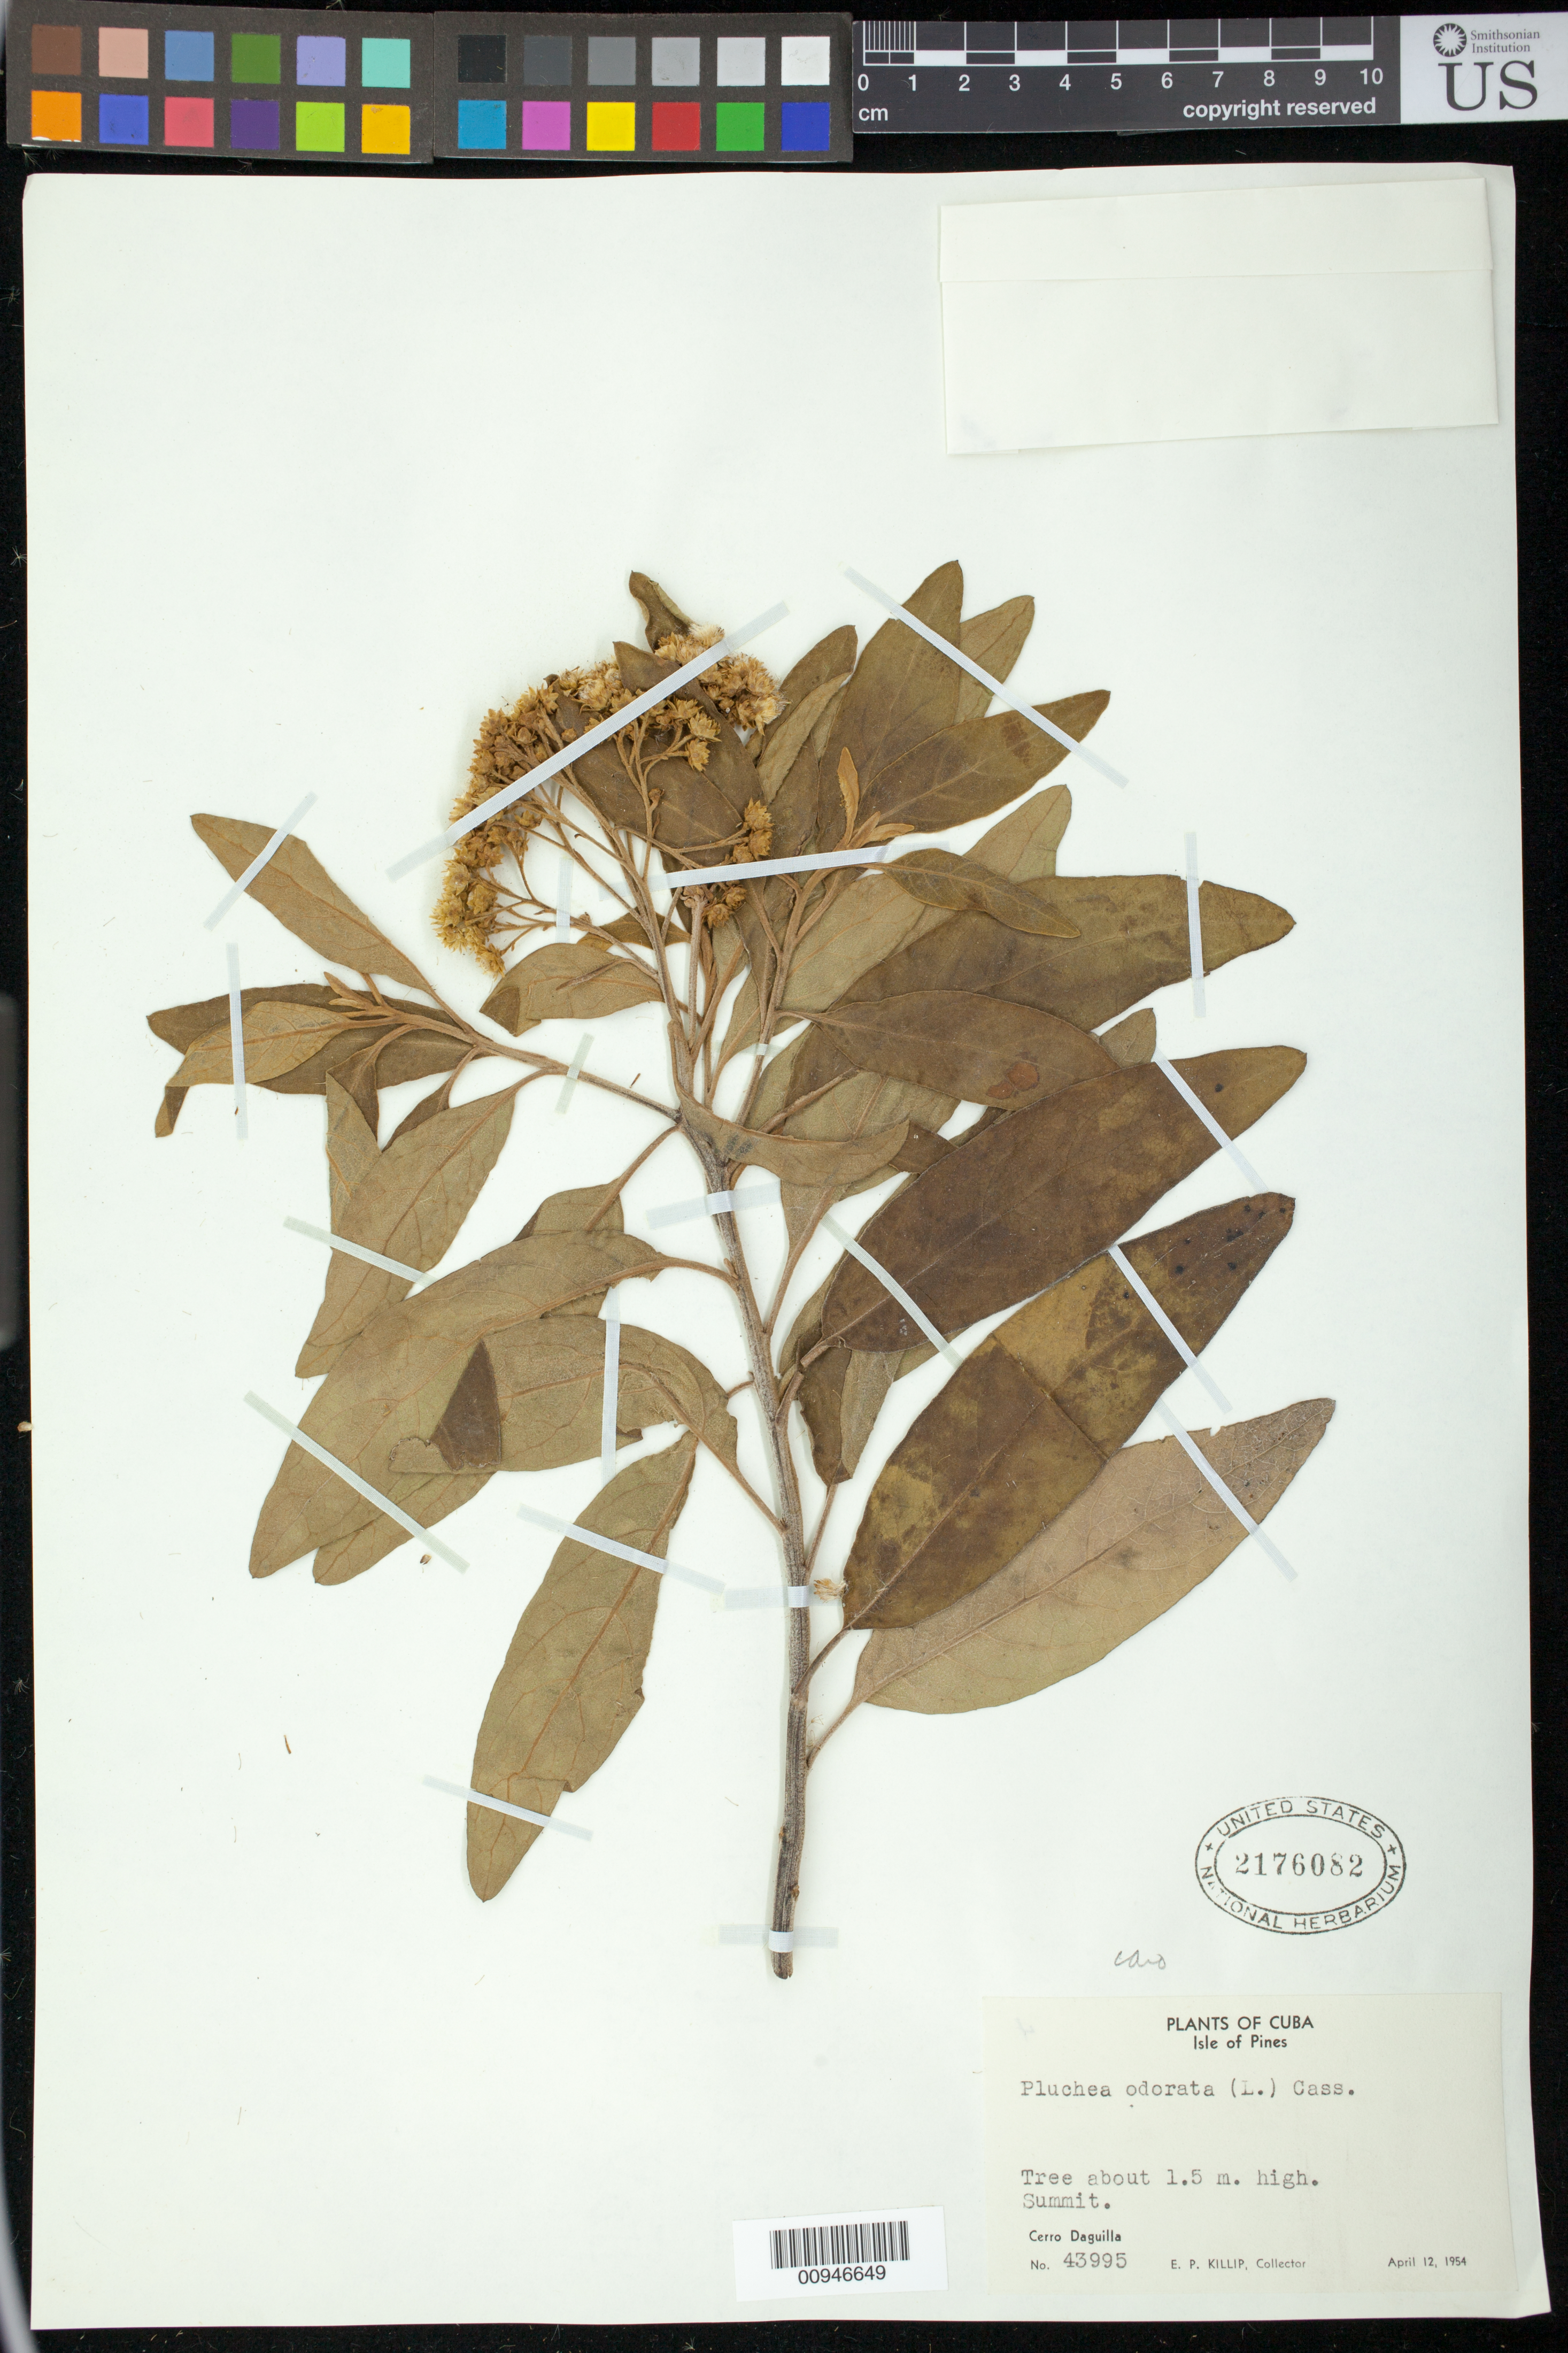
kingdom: Plantae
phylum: Tracheophyta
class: Magnoliopsida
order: Asterales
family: Asteraceae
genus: Pluchea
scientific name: Pluchea carolinensis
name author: (Jacq.) D. Don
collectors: E. P. Killip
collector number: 43995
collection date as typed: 12 Apr 1954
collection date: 1954-04-12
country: Cuba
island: Isla de la Juventud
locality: Isle of Pines, Cerro Daguilla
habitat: Summit of cerro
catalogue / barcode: US 2176082